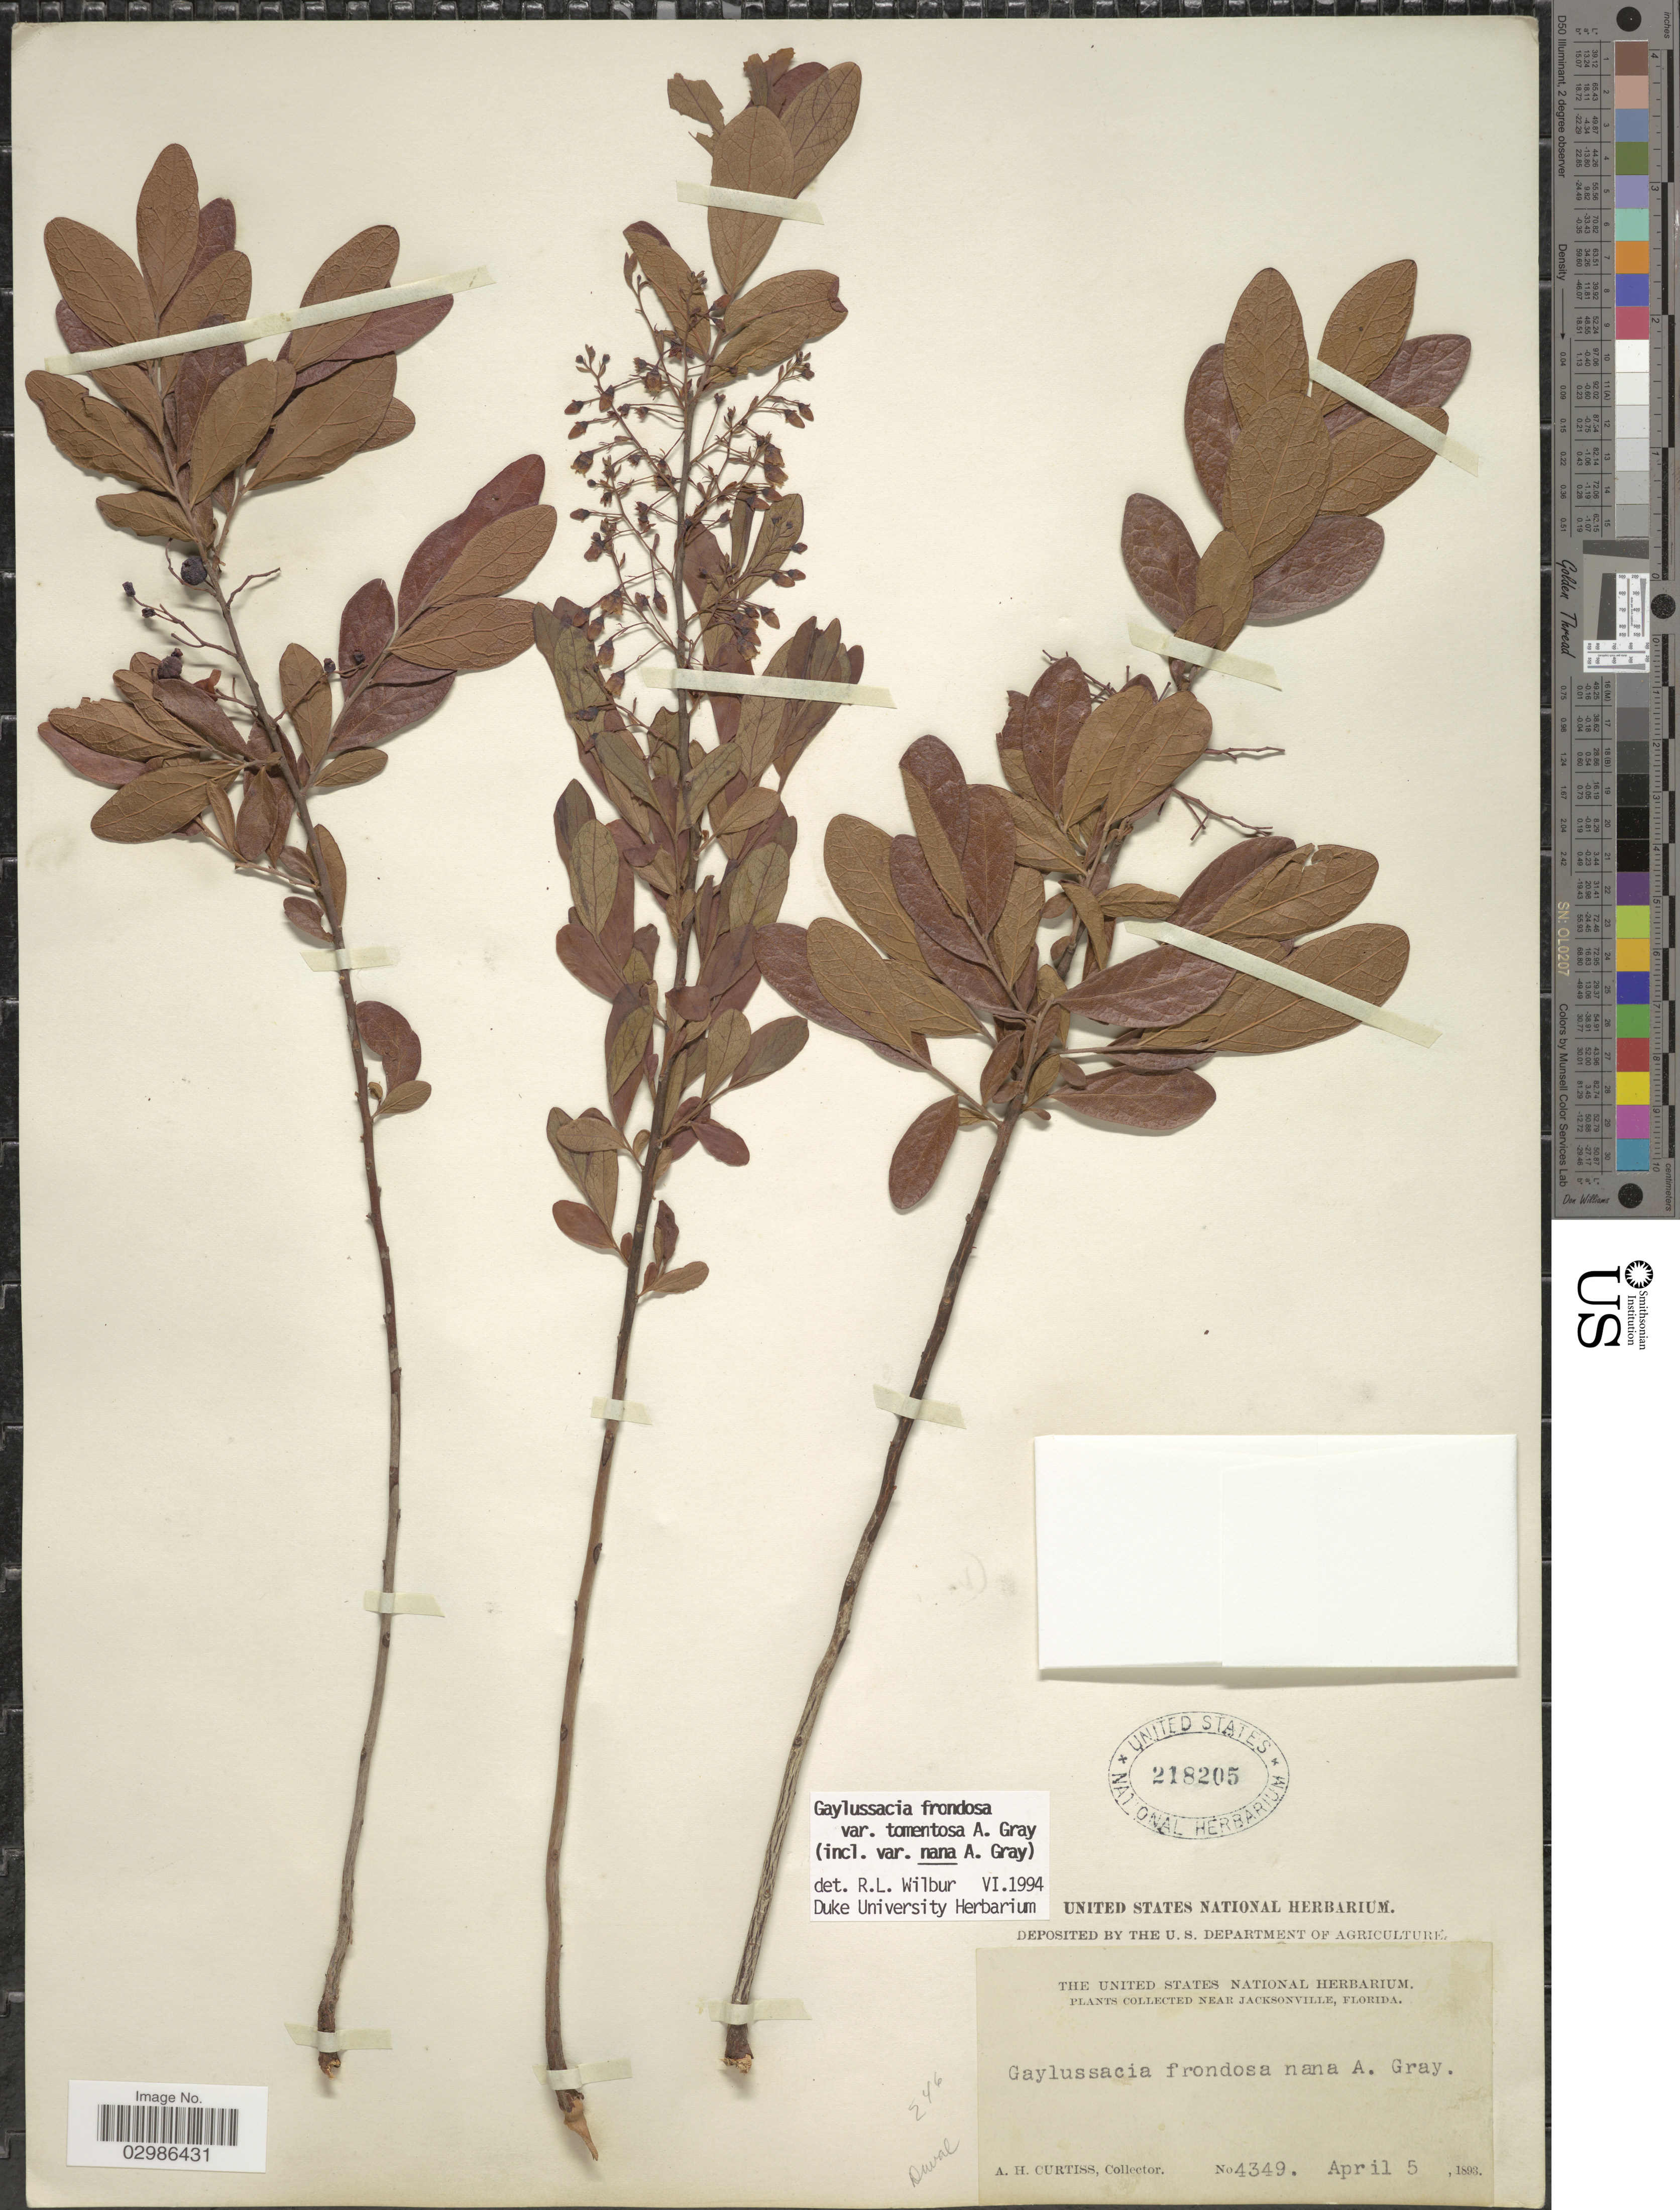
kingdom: Plantae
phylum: Tracheophyta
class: Magnoliopsida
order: Ericales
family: Ericaceae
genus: Gaylussacia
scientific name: Gaylussacia frondosa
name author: (L.) Torr. & A. Gray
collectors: A. H. Curtiss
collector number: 4349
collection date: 1893-04-05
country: United States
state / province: Florida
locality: Near Jacksonville. Duval.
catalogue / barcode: US 218205